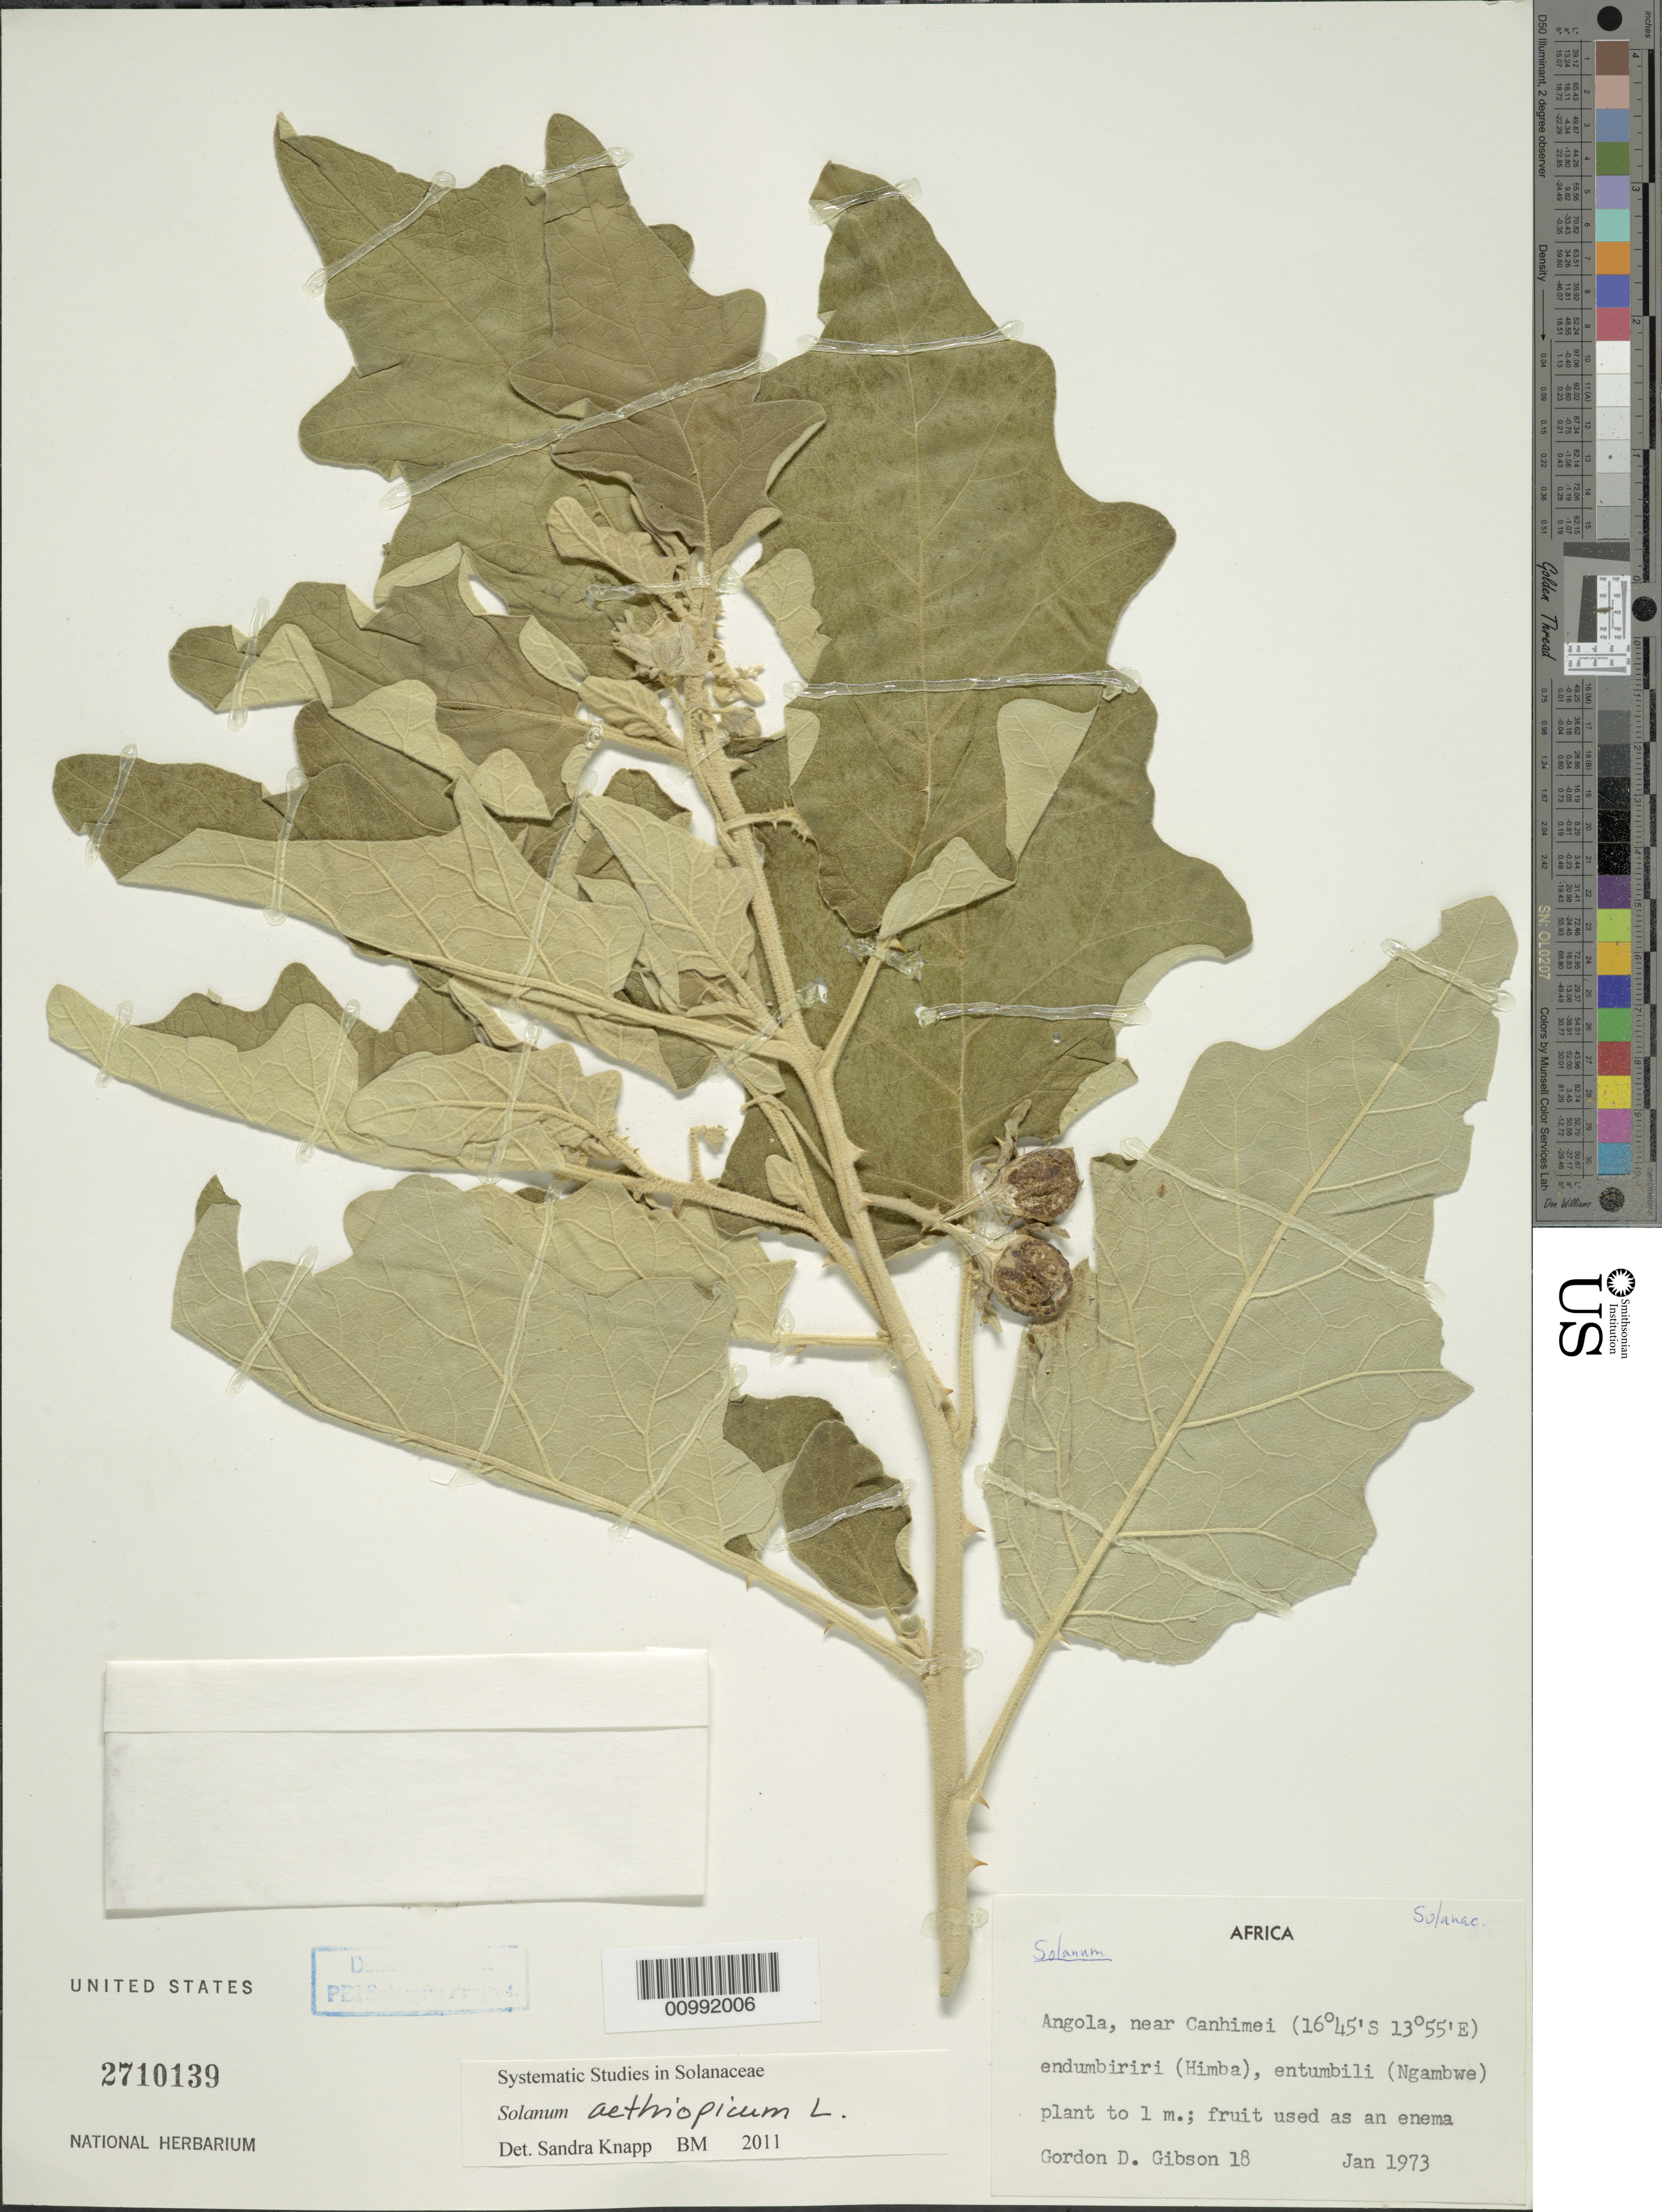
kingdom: Plantae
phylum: Tracheophyta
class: Magnoliopsida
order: Solanales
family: Solanaceae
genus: Solanum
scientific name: Solanum aethiopicum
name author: L.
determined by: Knapp, S. D.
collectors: G. D. Gibson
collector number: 18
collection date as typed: Jan 1973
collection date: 1973-01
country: Angola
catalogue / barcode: US 2710139